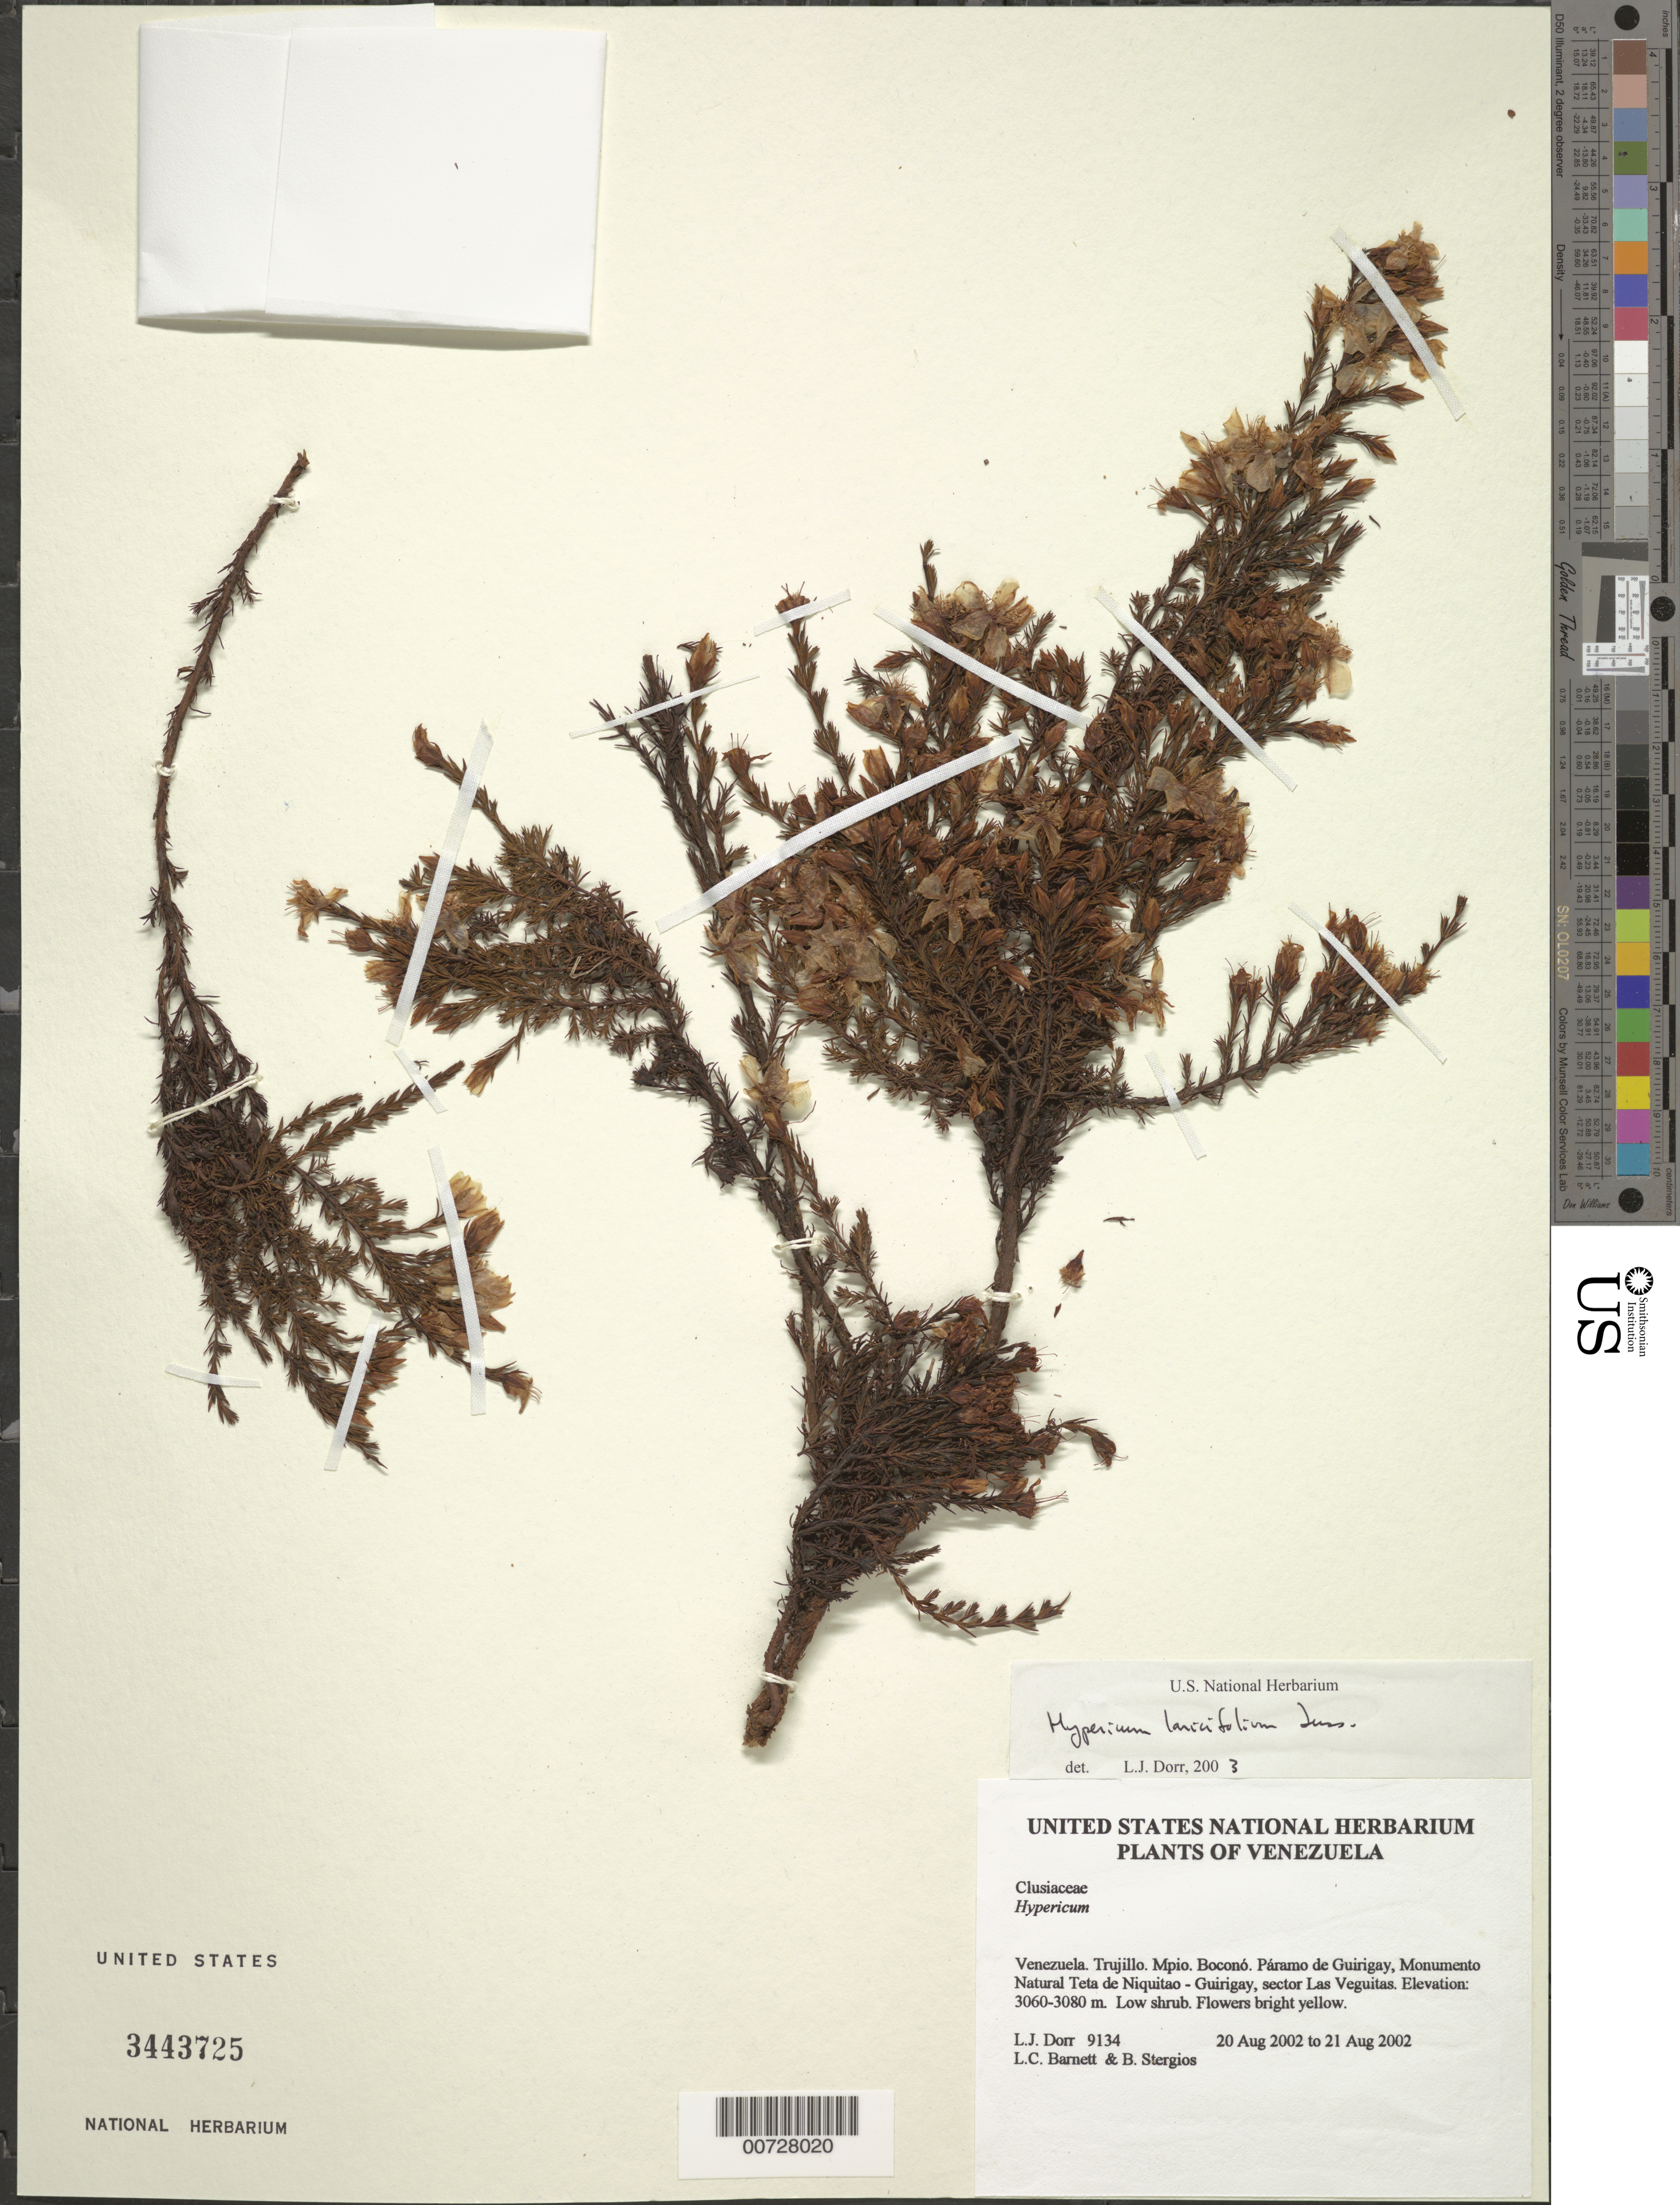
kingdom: Plantae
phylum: Tracheophyta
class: Magnoliopsida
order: Malpighiales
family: Hypericaceae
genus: Hypericum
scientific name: Hypericum laricifolium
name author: Juss.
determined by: Dorr, L. J., (BOT), Smithsonian Institution - National Museum of Natural History (UNITED STATES)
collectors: L. J. Dorr, L. C. Barnett & B. G. Stergios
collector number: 9134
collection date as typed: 20 Aug 2002 to 21 Aug 2002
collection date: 2002-08-20/2002-08-21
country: Venezuela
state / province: Trujillo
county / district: Boconó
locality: Páramo de Guirigay, Monumento Natural Teta de Niquitao - Guirigay, sector Las Veguitas.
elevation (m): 3060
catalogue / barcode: US 3443725